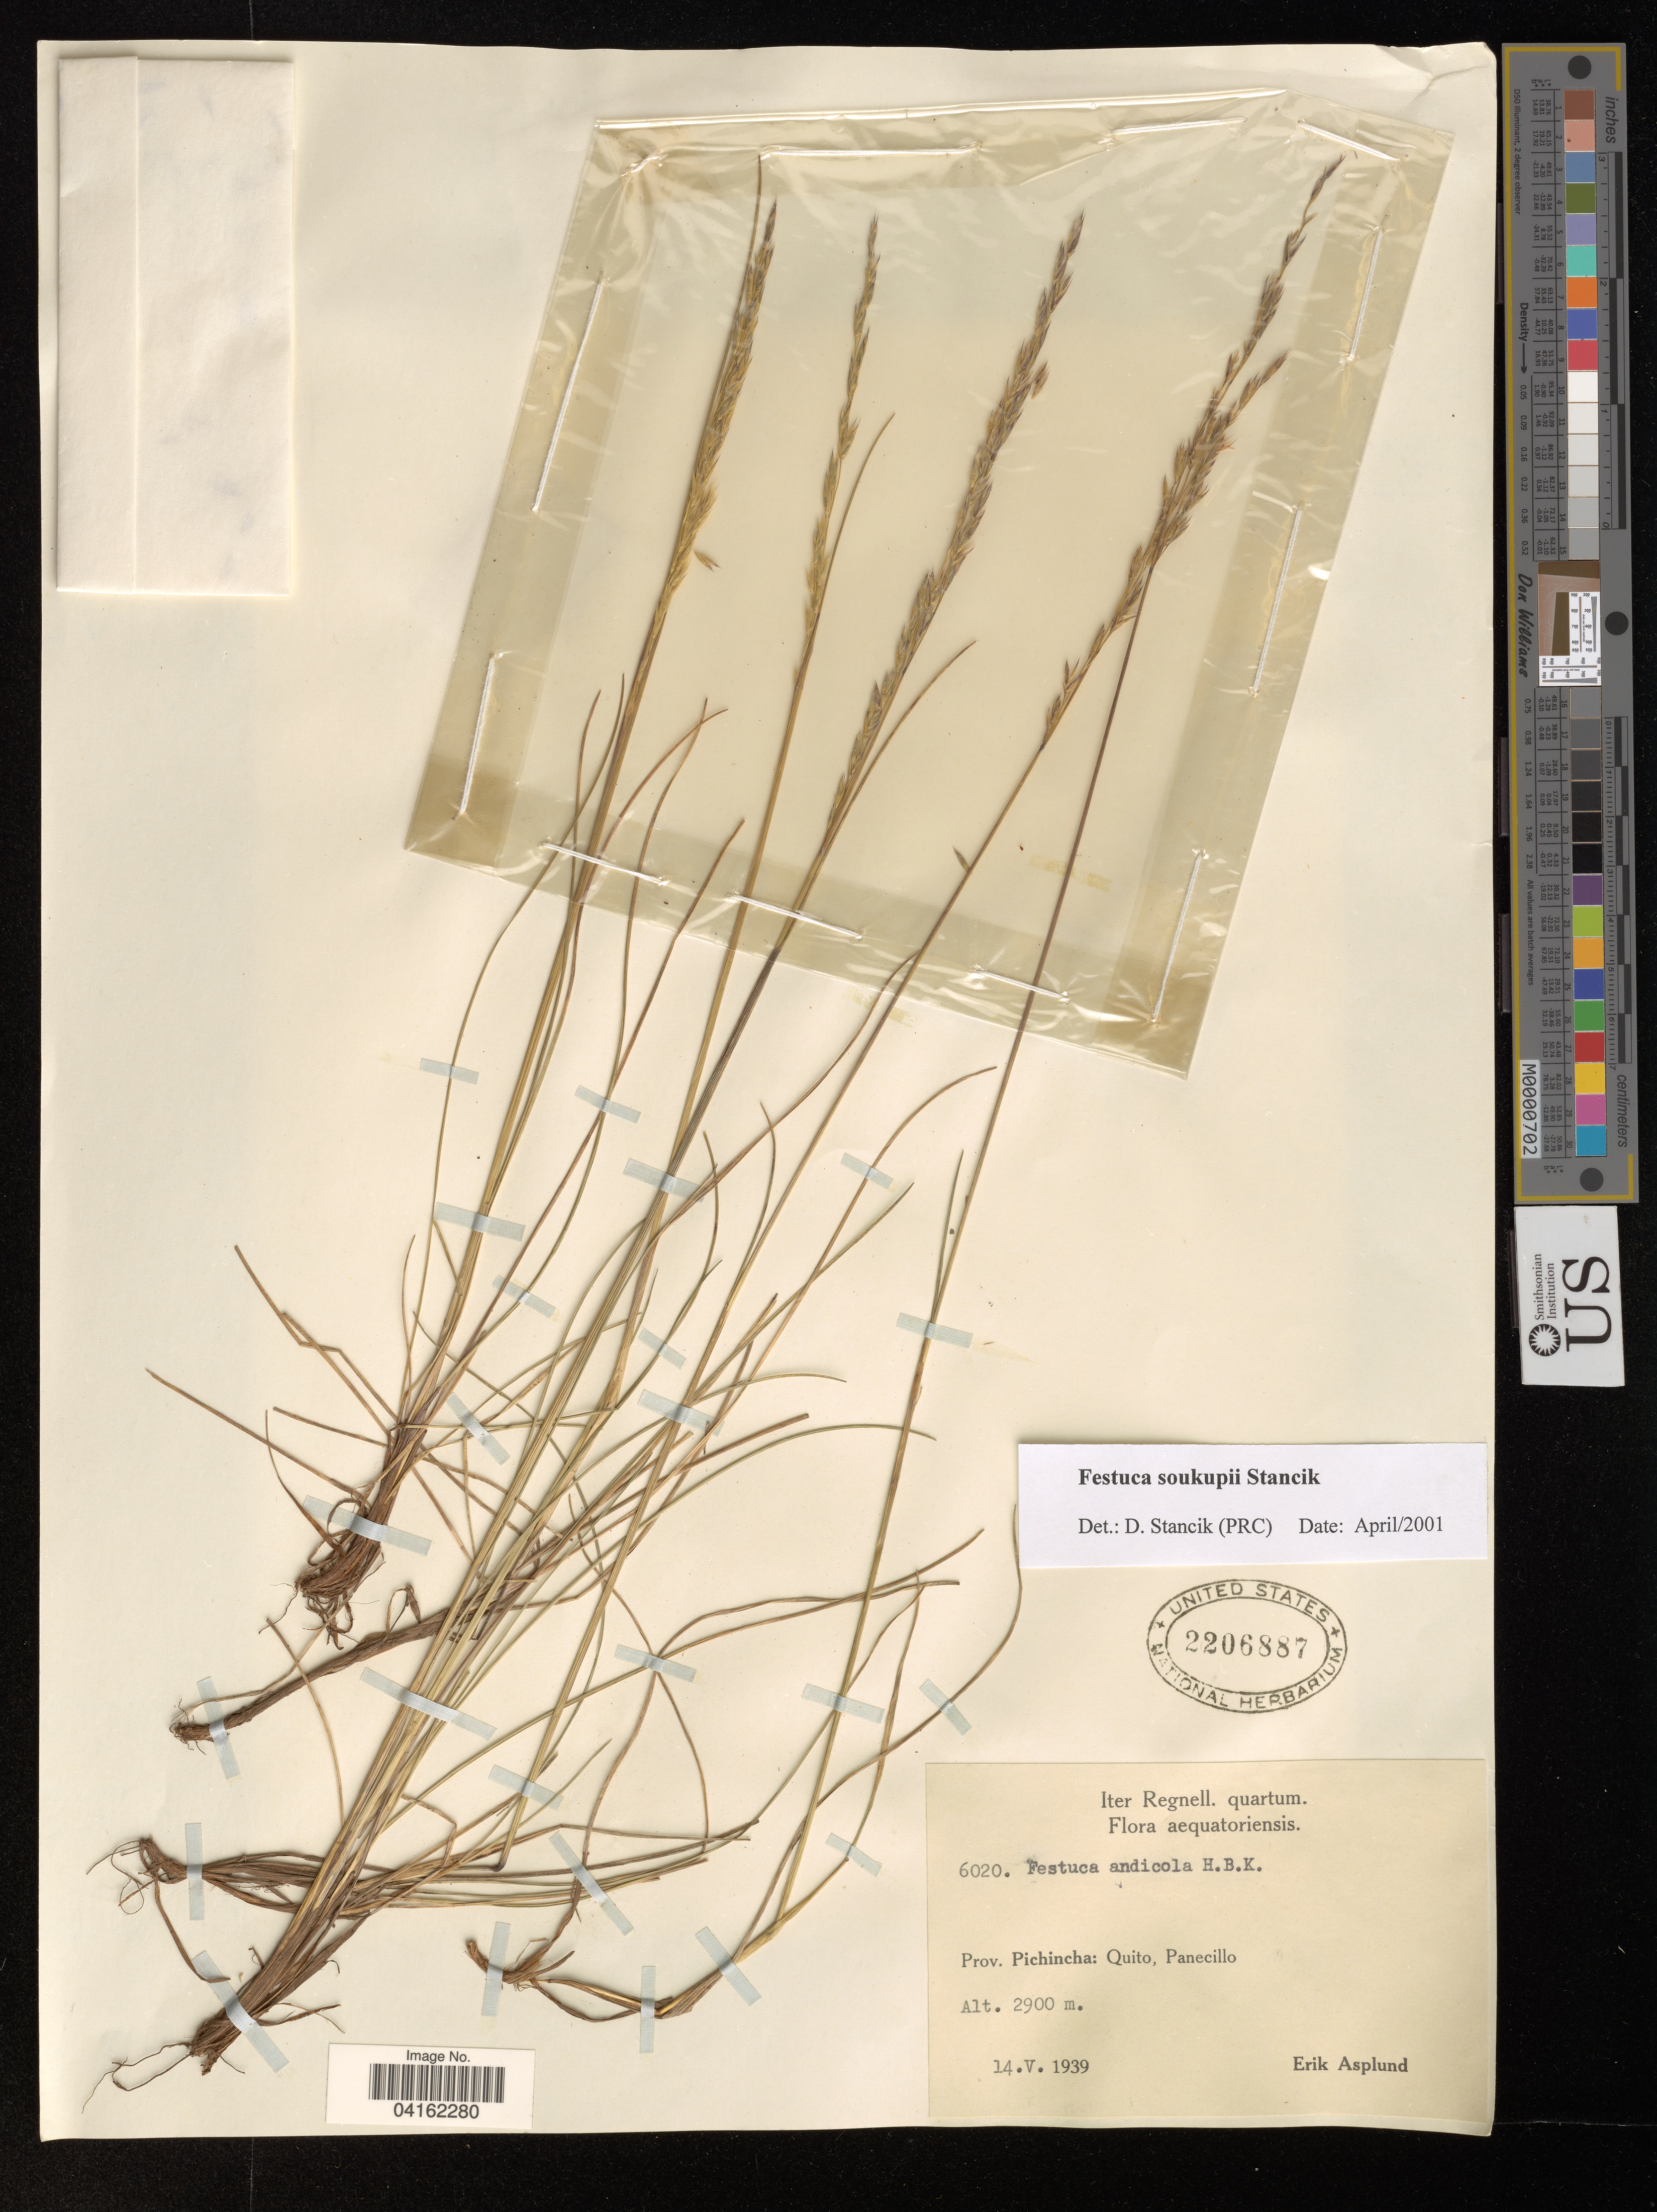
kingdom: Plantae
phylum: Tracheophyta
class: Liliopsida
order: Poales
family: Poaceae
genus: Festuca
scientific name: Festuca soukupii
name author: Stancik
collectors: E. Asplund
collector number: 6020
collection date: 1939-05-14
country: Ecuador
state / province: Pichincha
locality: Quito, Panecillo.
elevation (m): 2900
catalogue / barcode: US 2206887